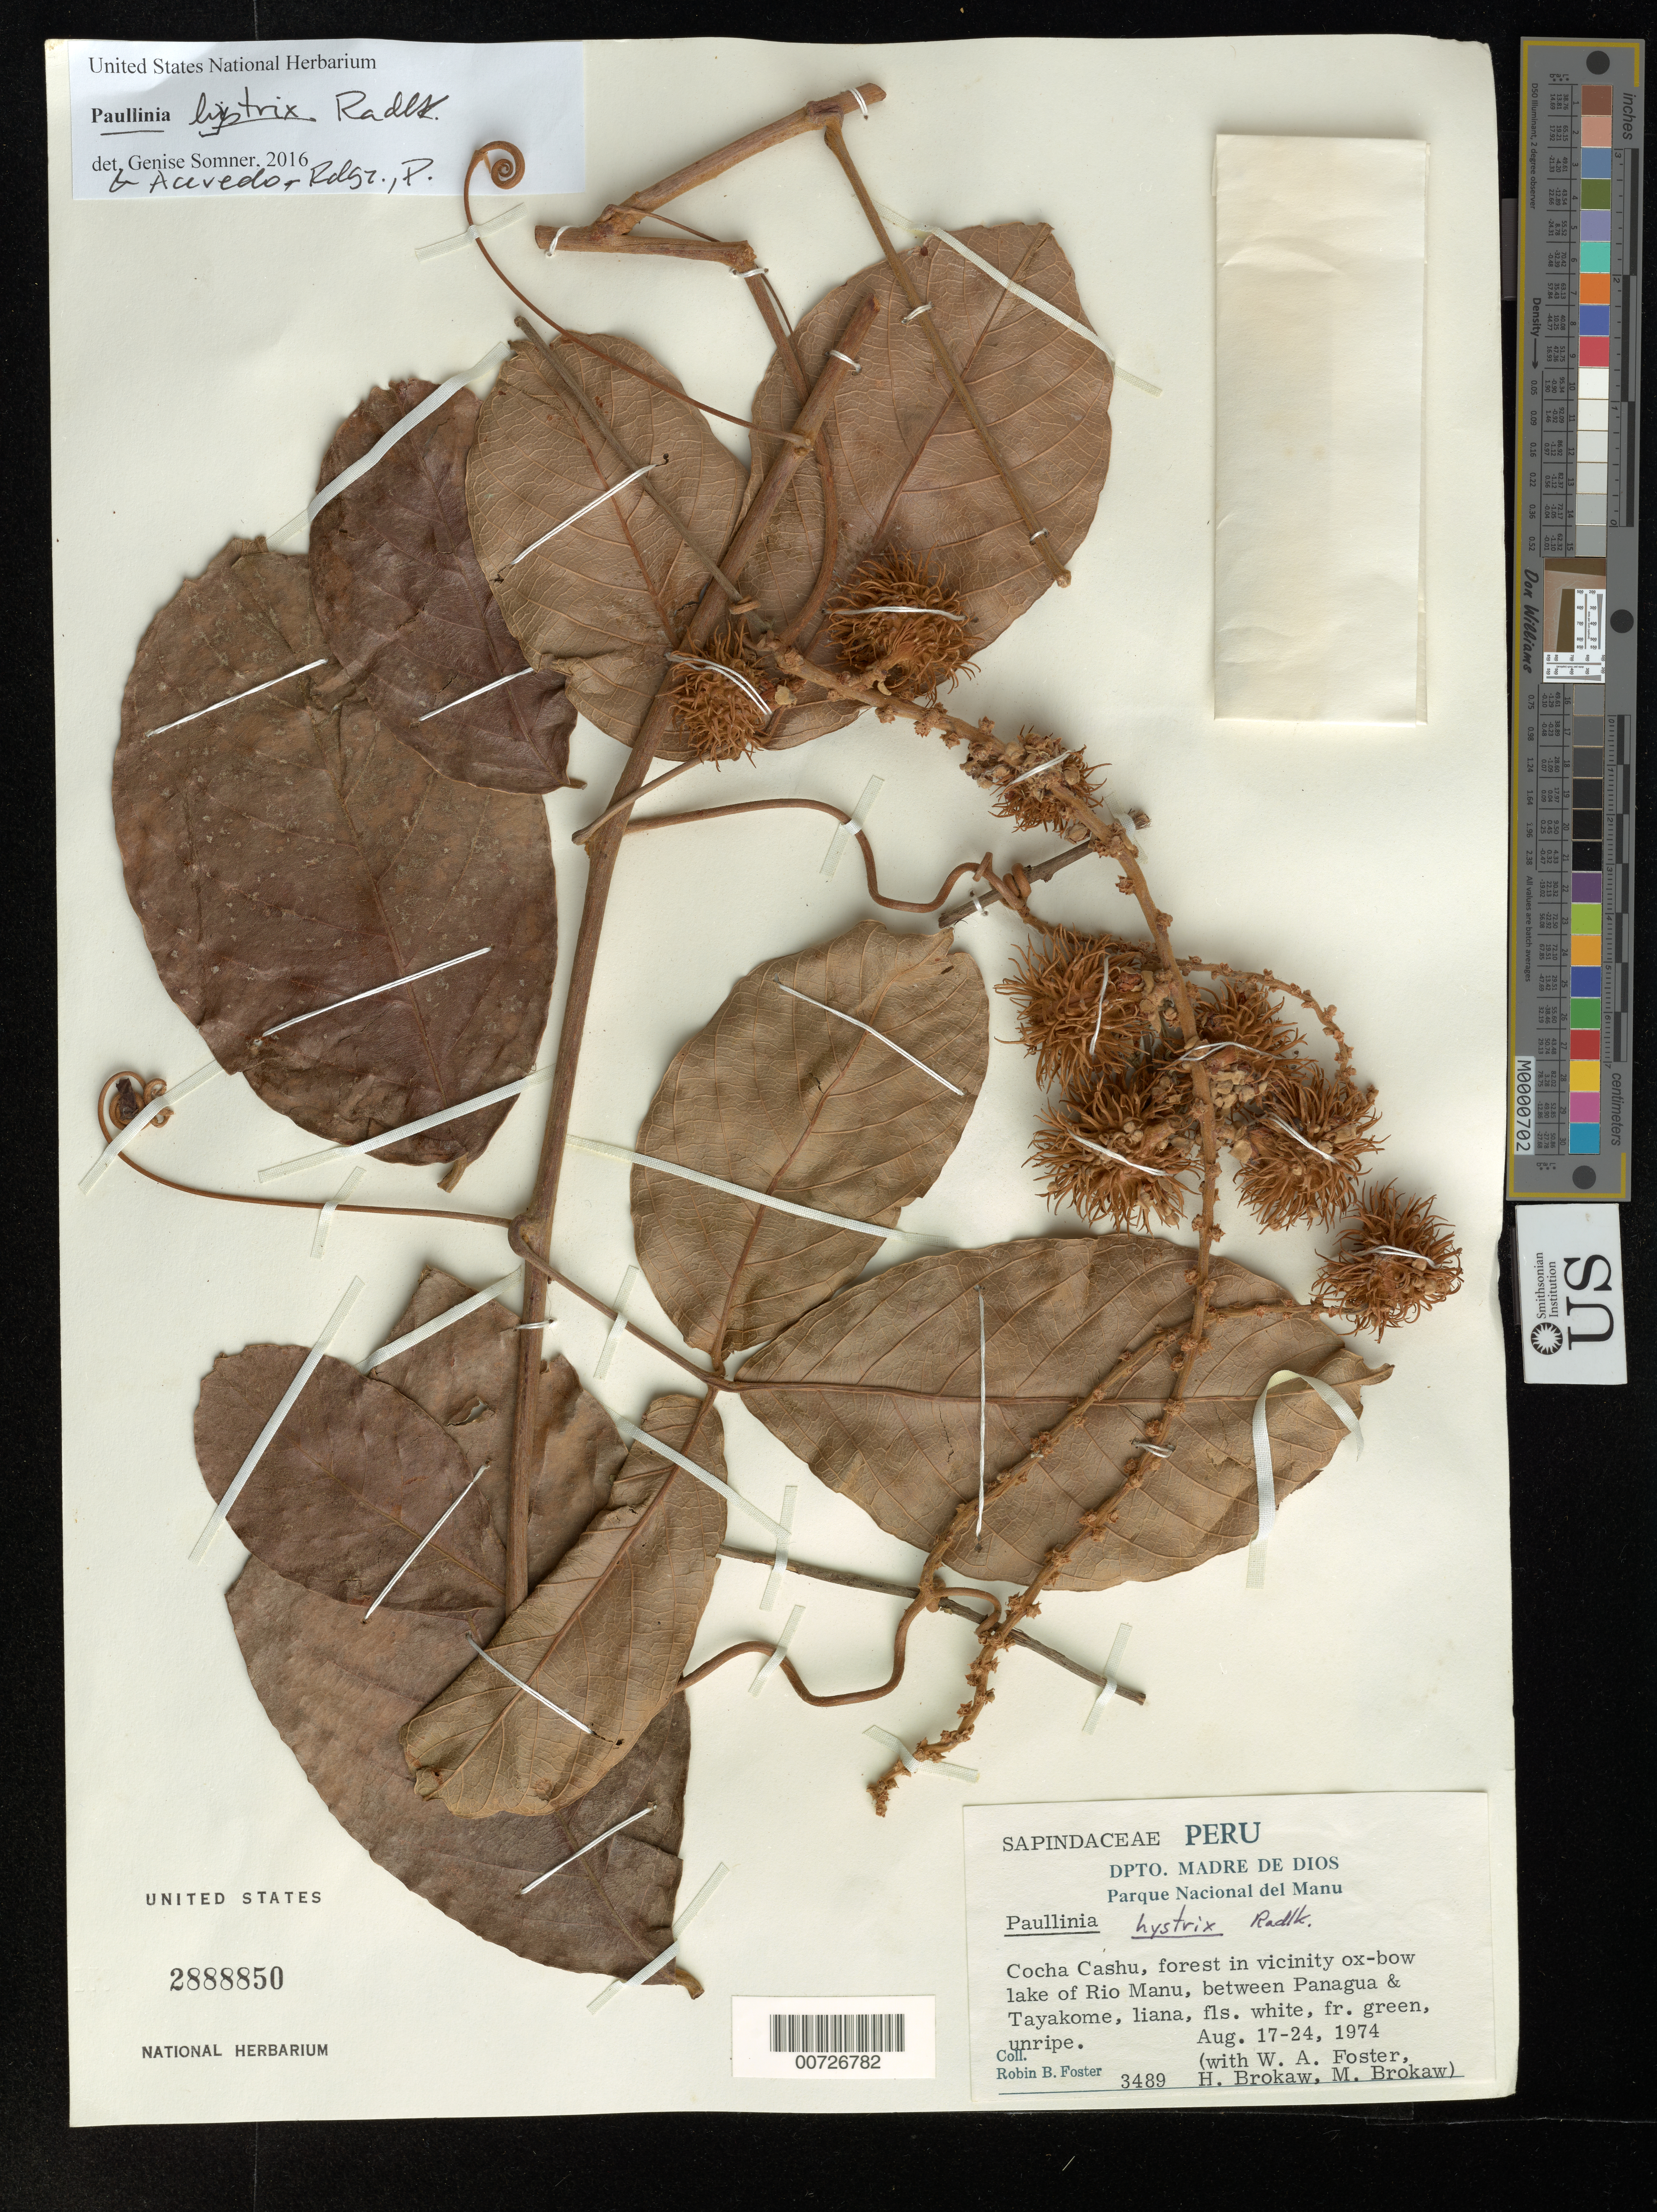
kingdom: Plantae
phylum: Tracheophyta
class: Magnoliopsida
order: Sapindales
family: Sapindaceae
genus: Paullinia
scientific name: Paullinia hystrix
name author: Radlk.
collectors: R. B. Foster, W. Foster, H. Brokaw & M. Brokaw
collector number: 3489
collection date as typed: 17 Aug 1974 to 24 Aug 1974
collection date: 1974-08-17/1974-08-24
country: Peru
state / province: Madre de Dios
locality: Manu: Dtto. Manu. Parque Nacional de Manu, Cocha Cashu Biological Station. Ox-bow lake of Rio Manu, between Panagua and Tayakome.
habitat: Forest.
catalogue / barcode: US 2888850